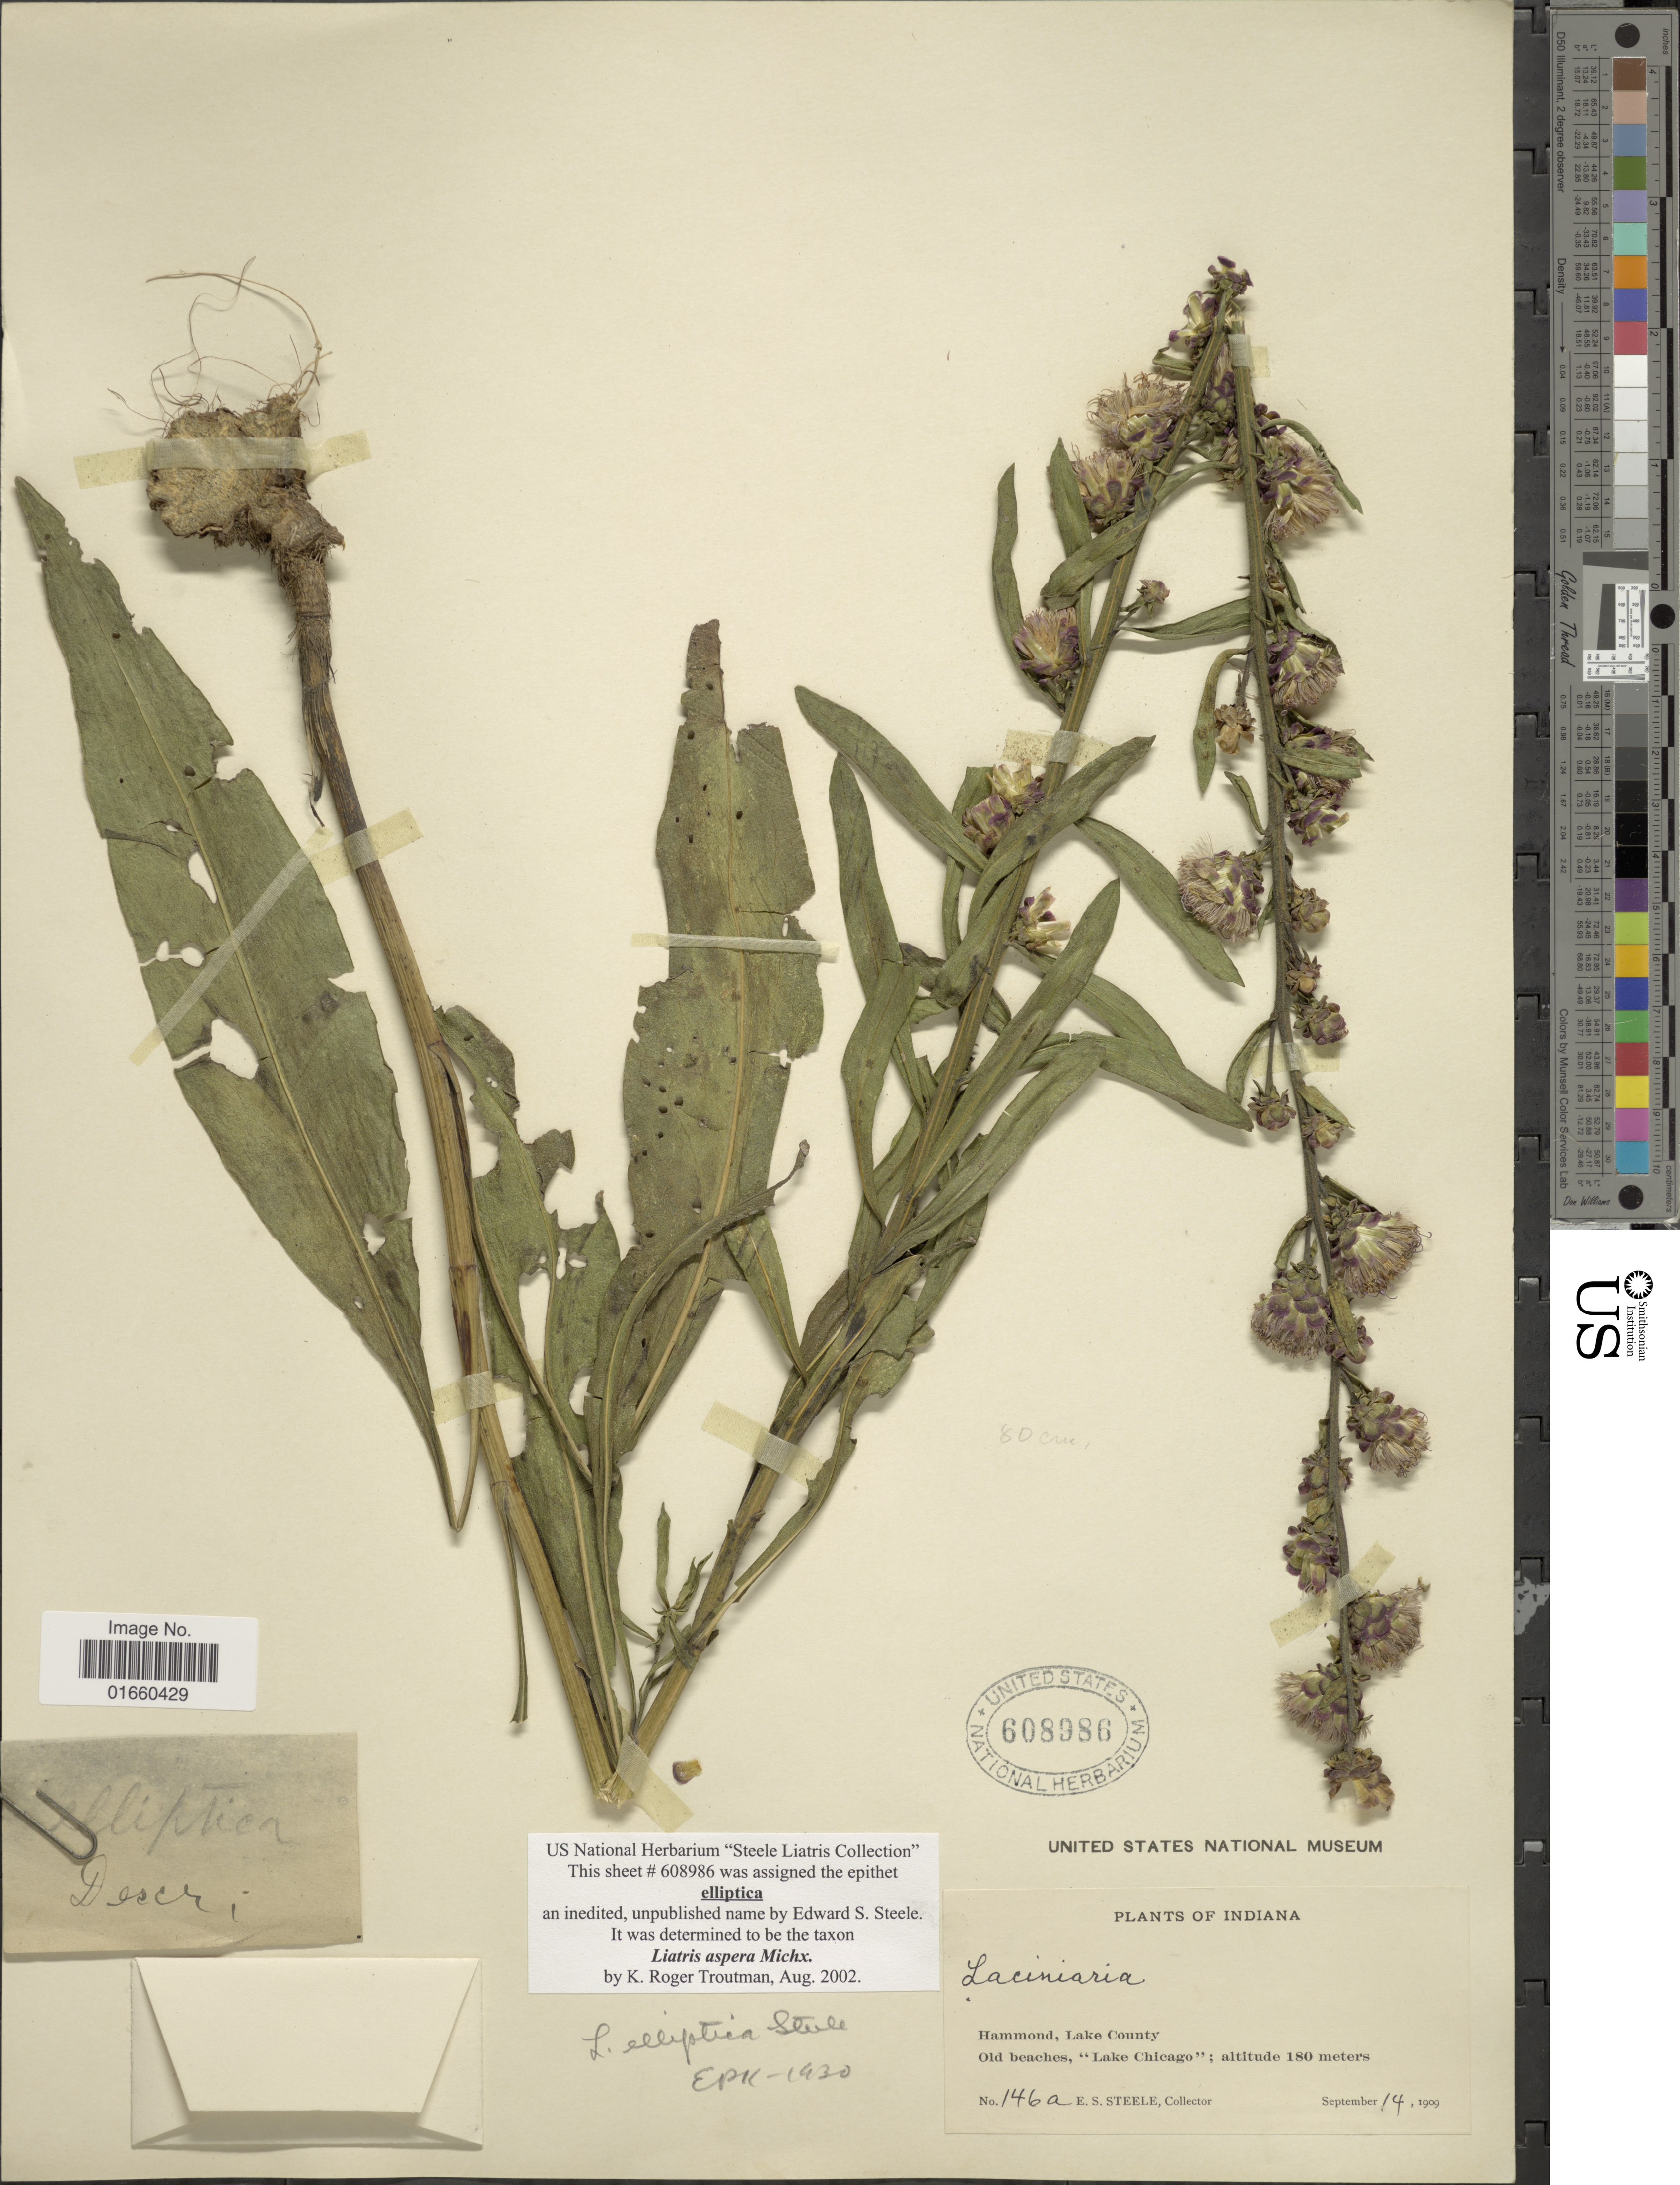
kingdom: Plantae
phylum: Tracheophyta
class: Magnoliopsida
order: Asterales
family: Asteraceae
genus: Liatris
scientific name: Liatris aspera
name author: Michx.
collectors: E. Steele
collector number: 146a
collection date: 1909-09-14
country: United States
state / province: Indiana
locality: Hammond, Lake County, Old beaches, "Lake Chicago"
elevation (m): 180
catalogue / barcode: US 608986